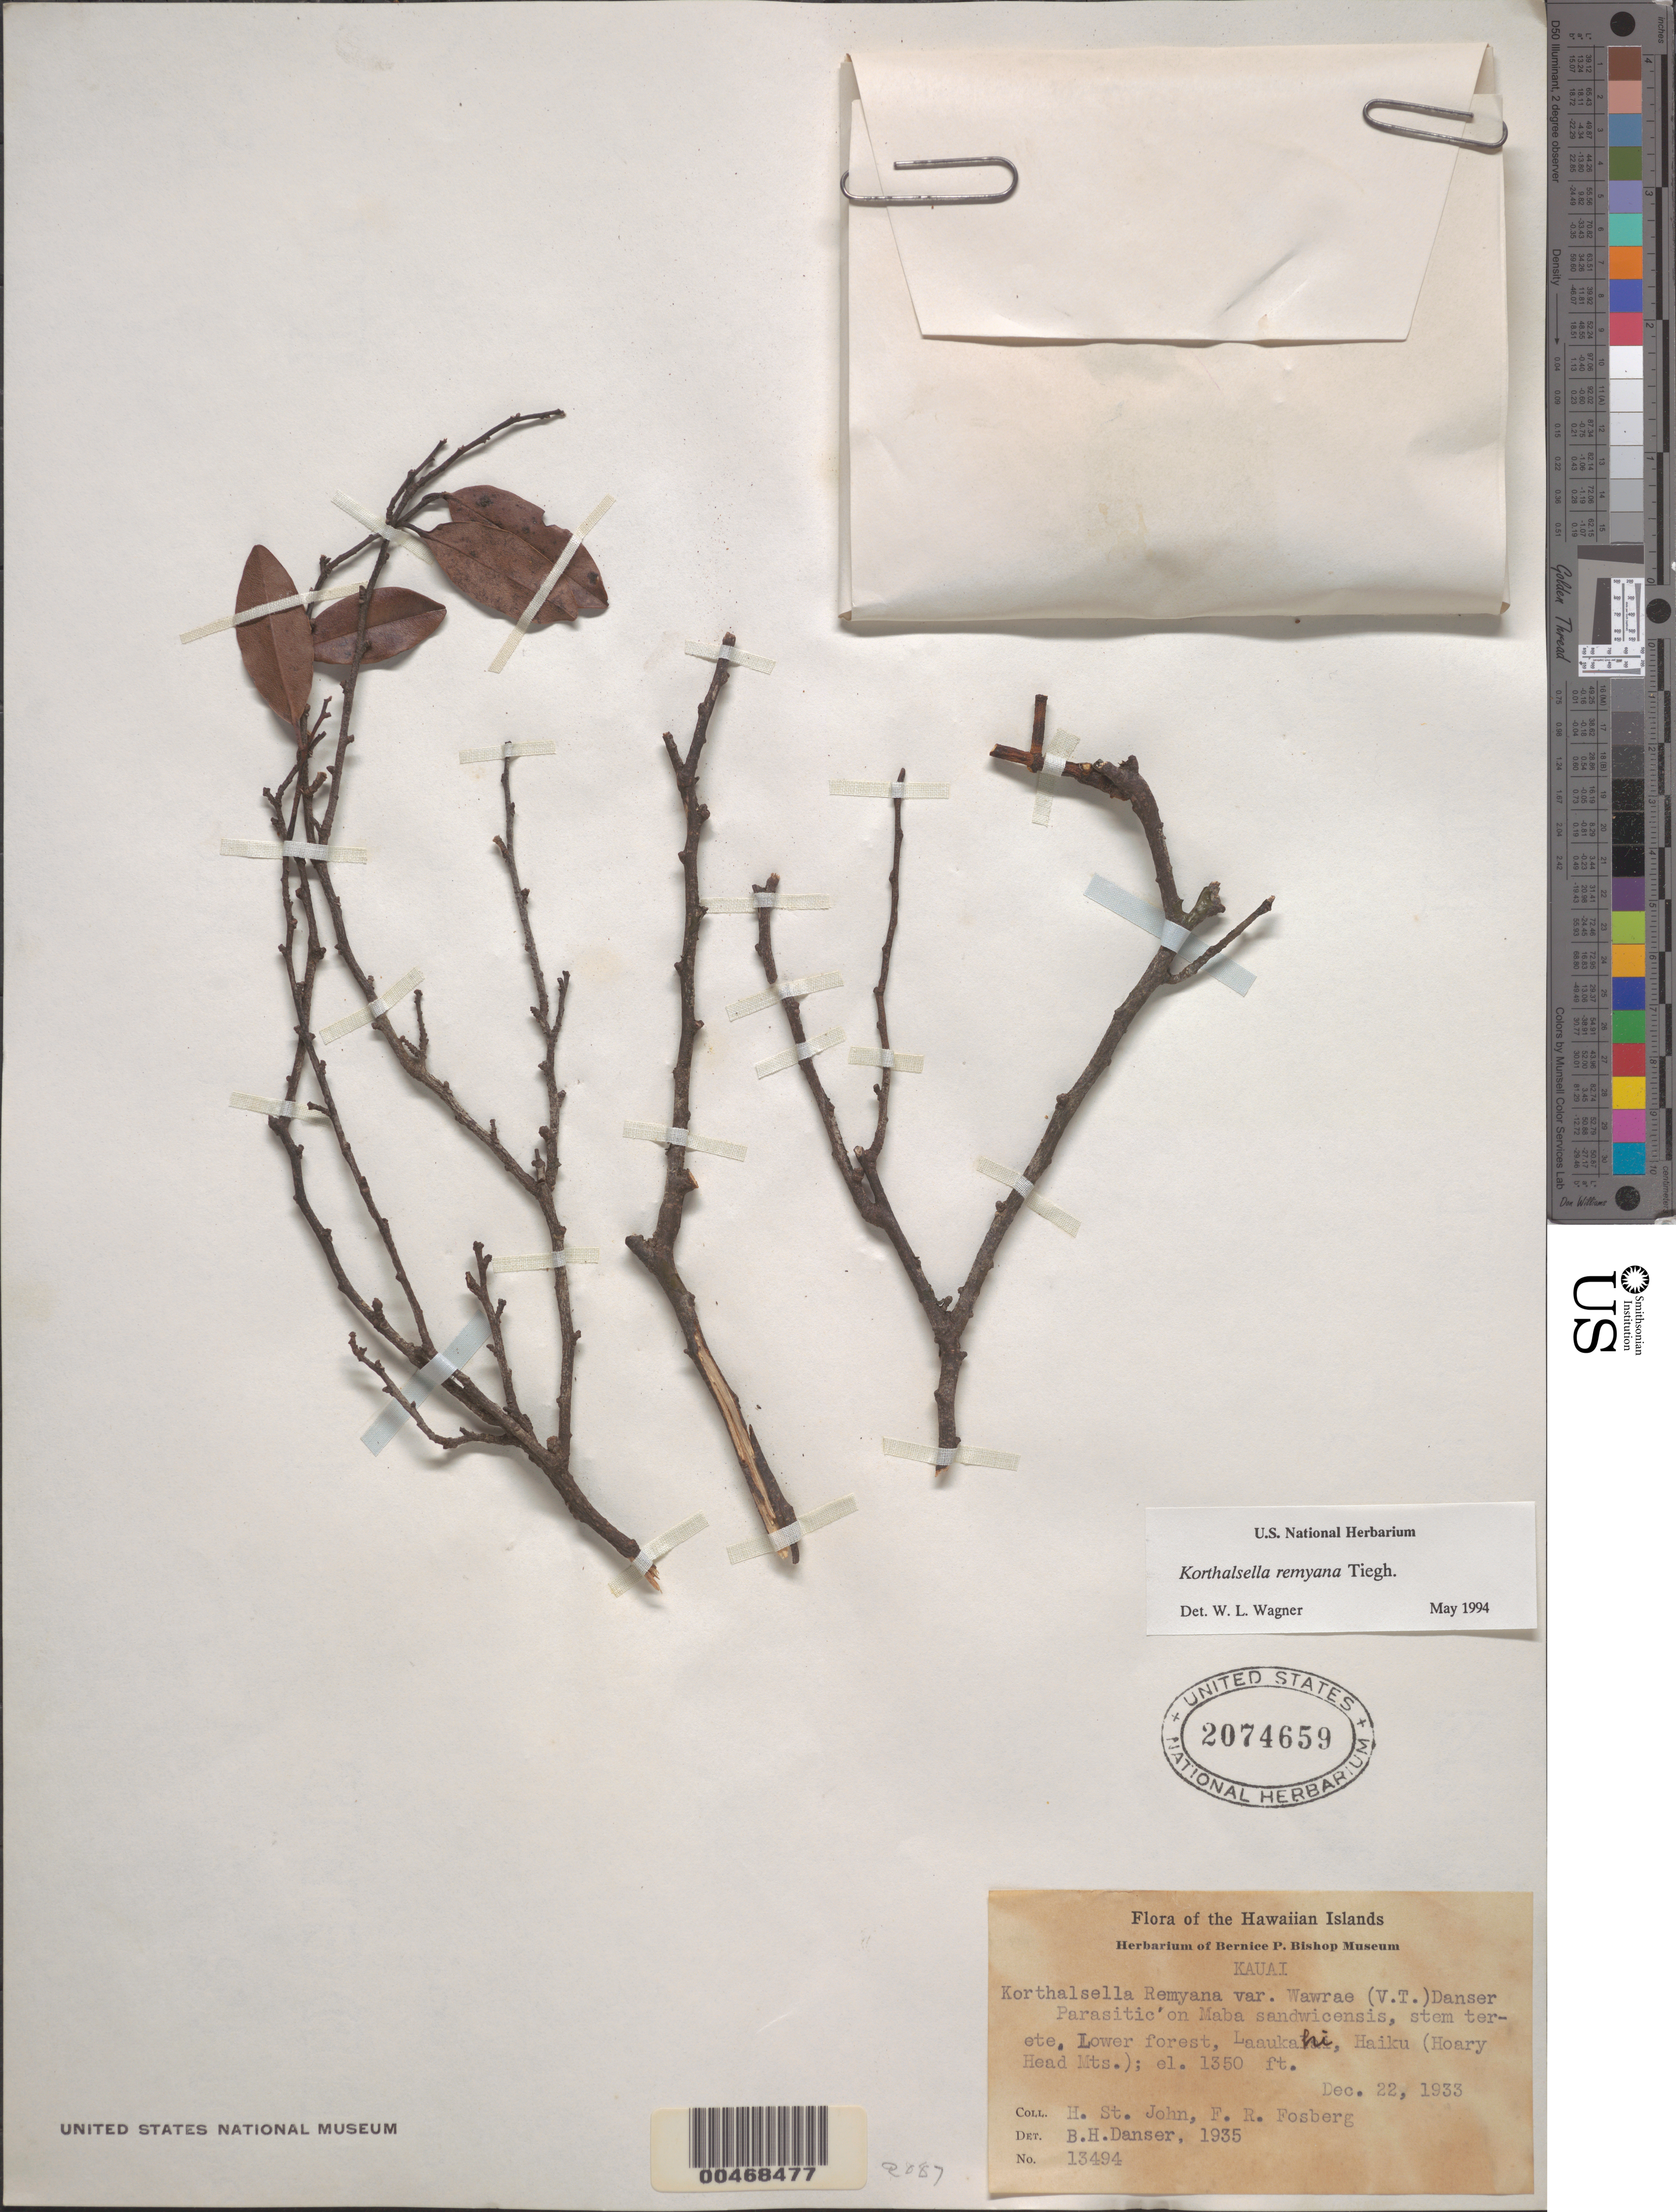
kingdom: Plantae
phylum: Tracheophyta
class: Magnoliopsida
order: Santalales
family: Viscaceae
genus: Korthalsella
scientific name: Korthalsella remyana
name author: Tiegh.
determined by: Danser, B. H.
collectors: H. St. John & F. R. Fosberg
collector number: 13494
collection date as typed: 22 Dec 1933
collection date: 1933-12-22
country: United States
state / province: Hawaii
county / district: Kauai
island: Kaua'i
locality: Laaukahi, Haiku (Hoary Head Mts.)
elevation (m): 411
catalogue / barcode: US 2074659